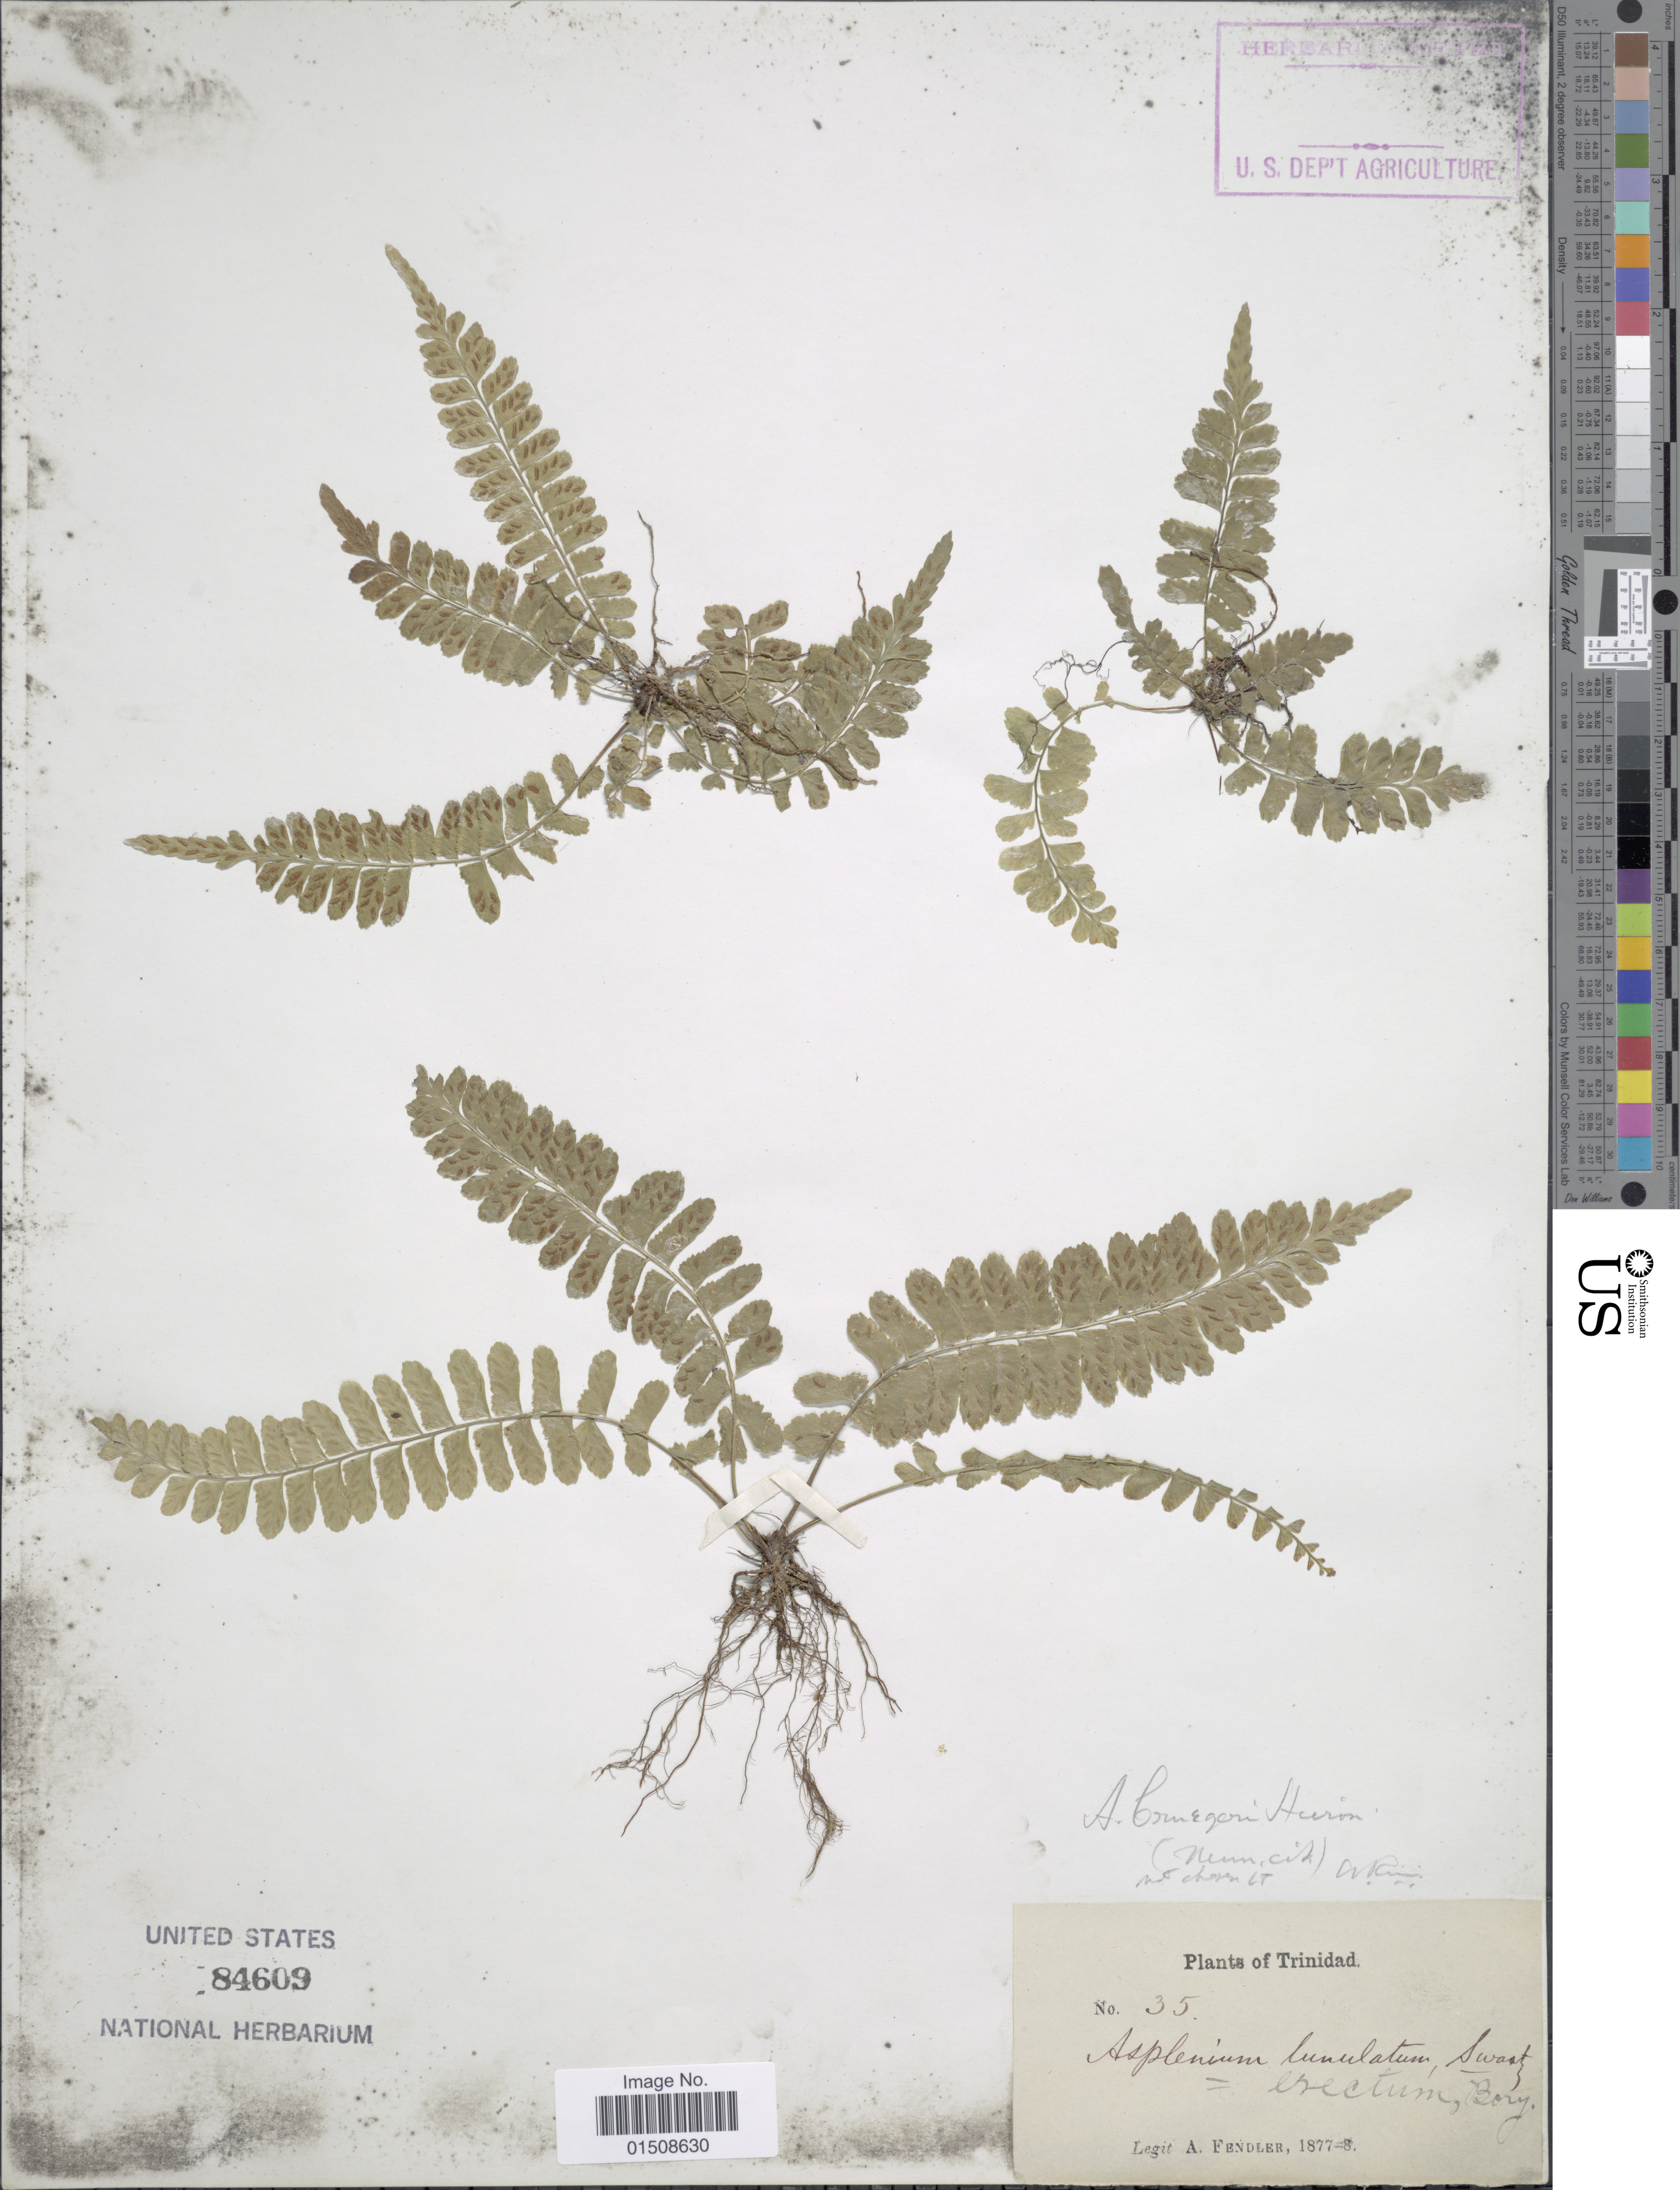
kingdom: Plantae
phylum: Tracheophyta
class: Polypodiopsida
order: Polypodiales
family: Aspleniaceae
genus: Asplenium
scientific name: Asplenium cruegeri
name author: Hieron.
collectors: A. Fendler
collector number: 35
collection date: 1877/1878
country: Trinidad and Tobago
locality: Trinidad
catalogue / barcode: US 84609